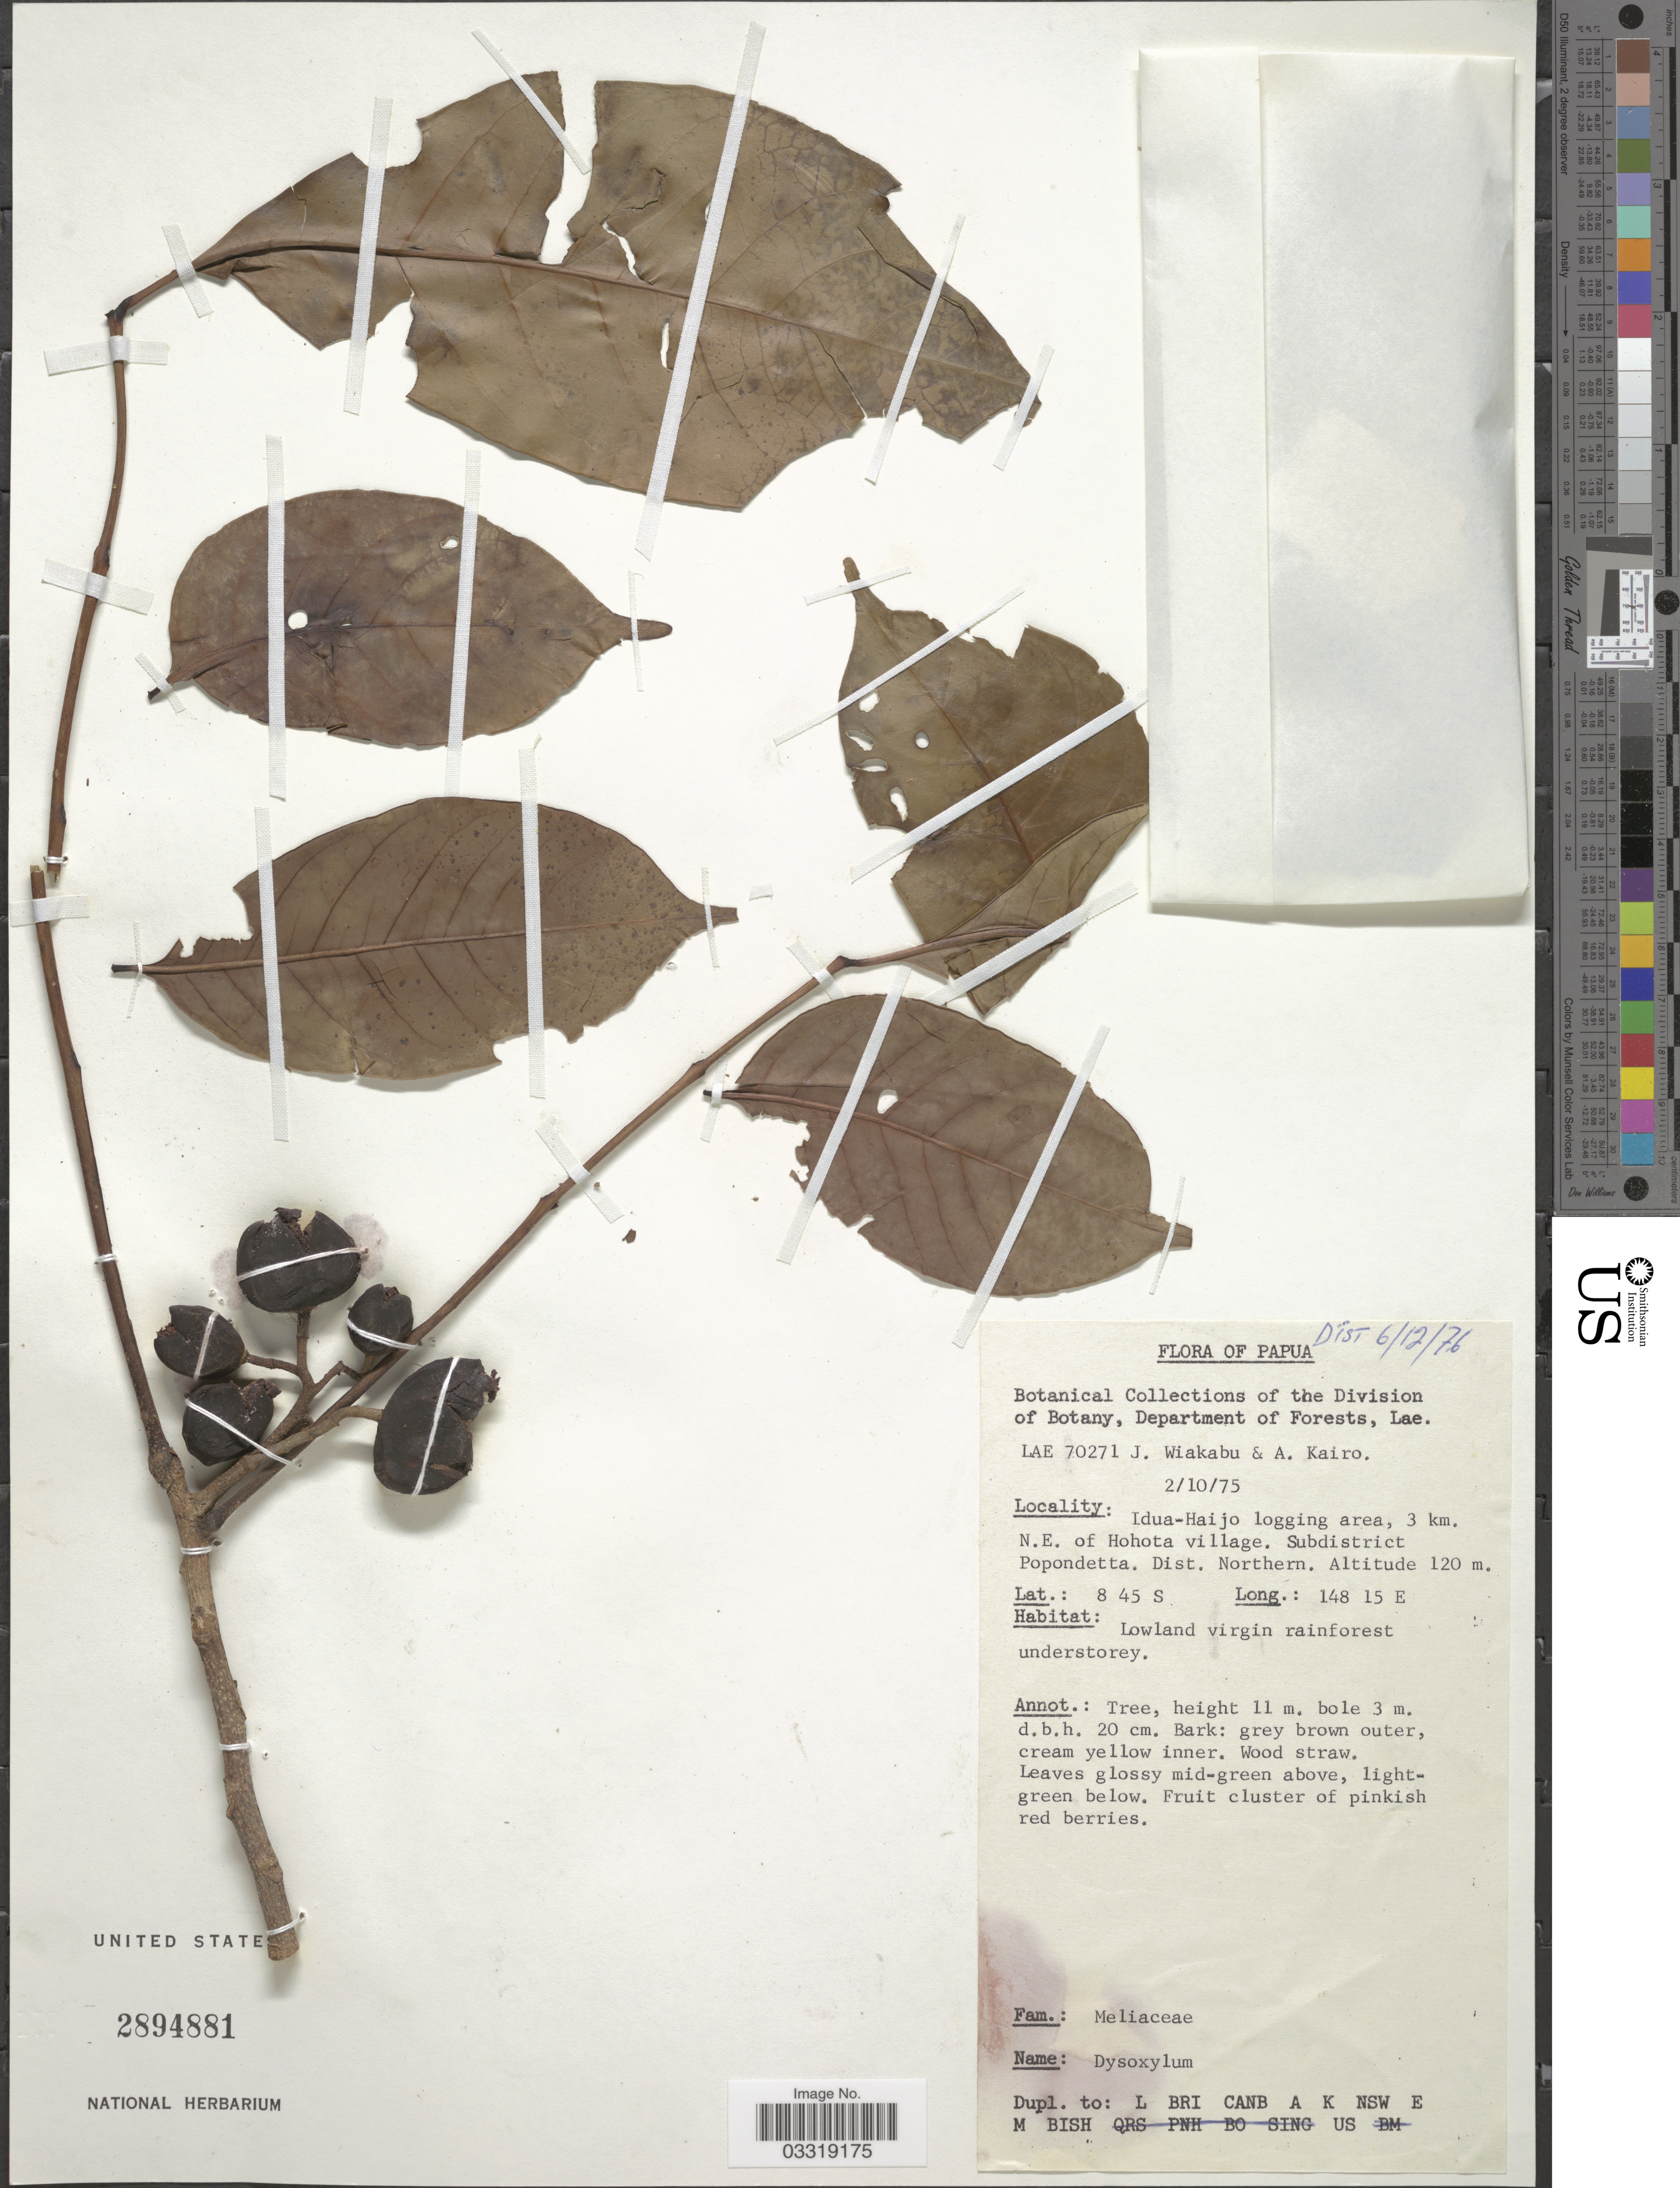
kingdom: Plantae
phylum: Tracheophyta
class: Magnoliopsida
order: Sapindales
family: Meliaceae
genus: Goniocheton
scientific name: Goniocheton arborescens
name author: Blume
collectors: J. Wiakabu & A. Kairo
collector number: LAE 70271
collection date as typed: Transcribed d/m/y: 2/10/75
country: Papua New Guinea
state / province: Northern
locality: Papua. Idua-Haijo logging area, 3 km. N.E. of Hohota village, Subdistrict Popondetta. Dist. Northern.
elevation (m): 120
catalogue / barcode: US 2894881